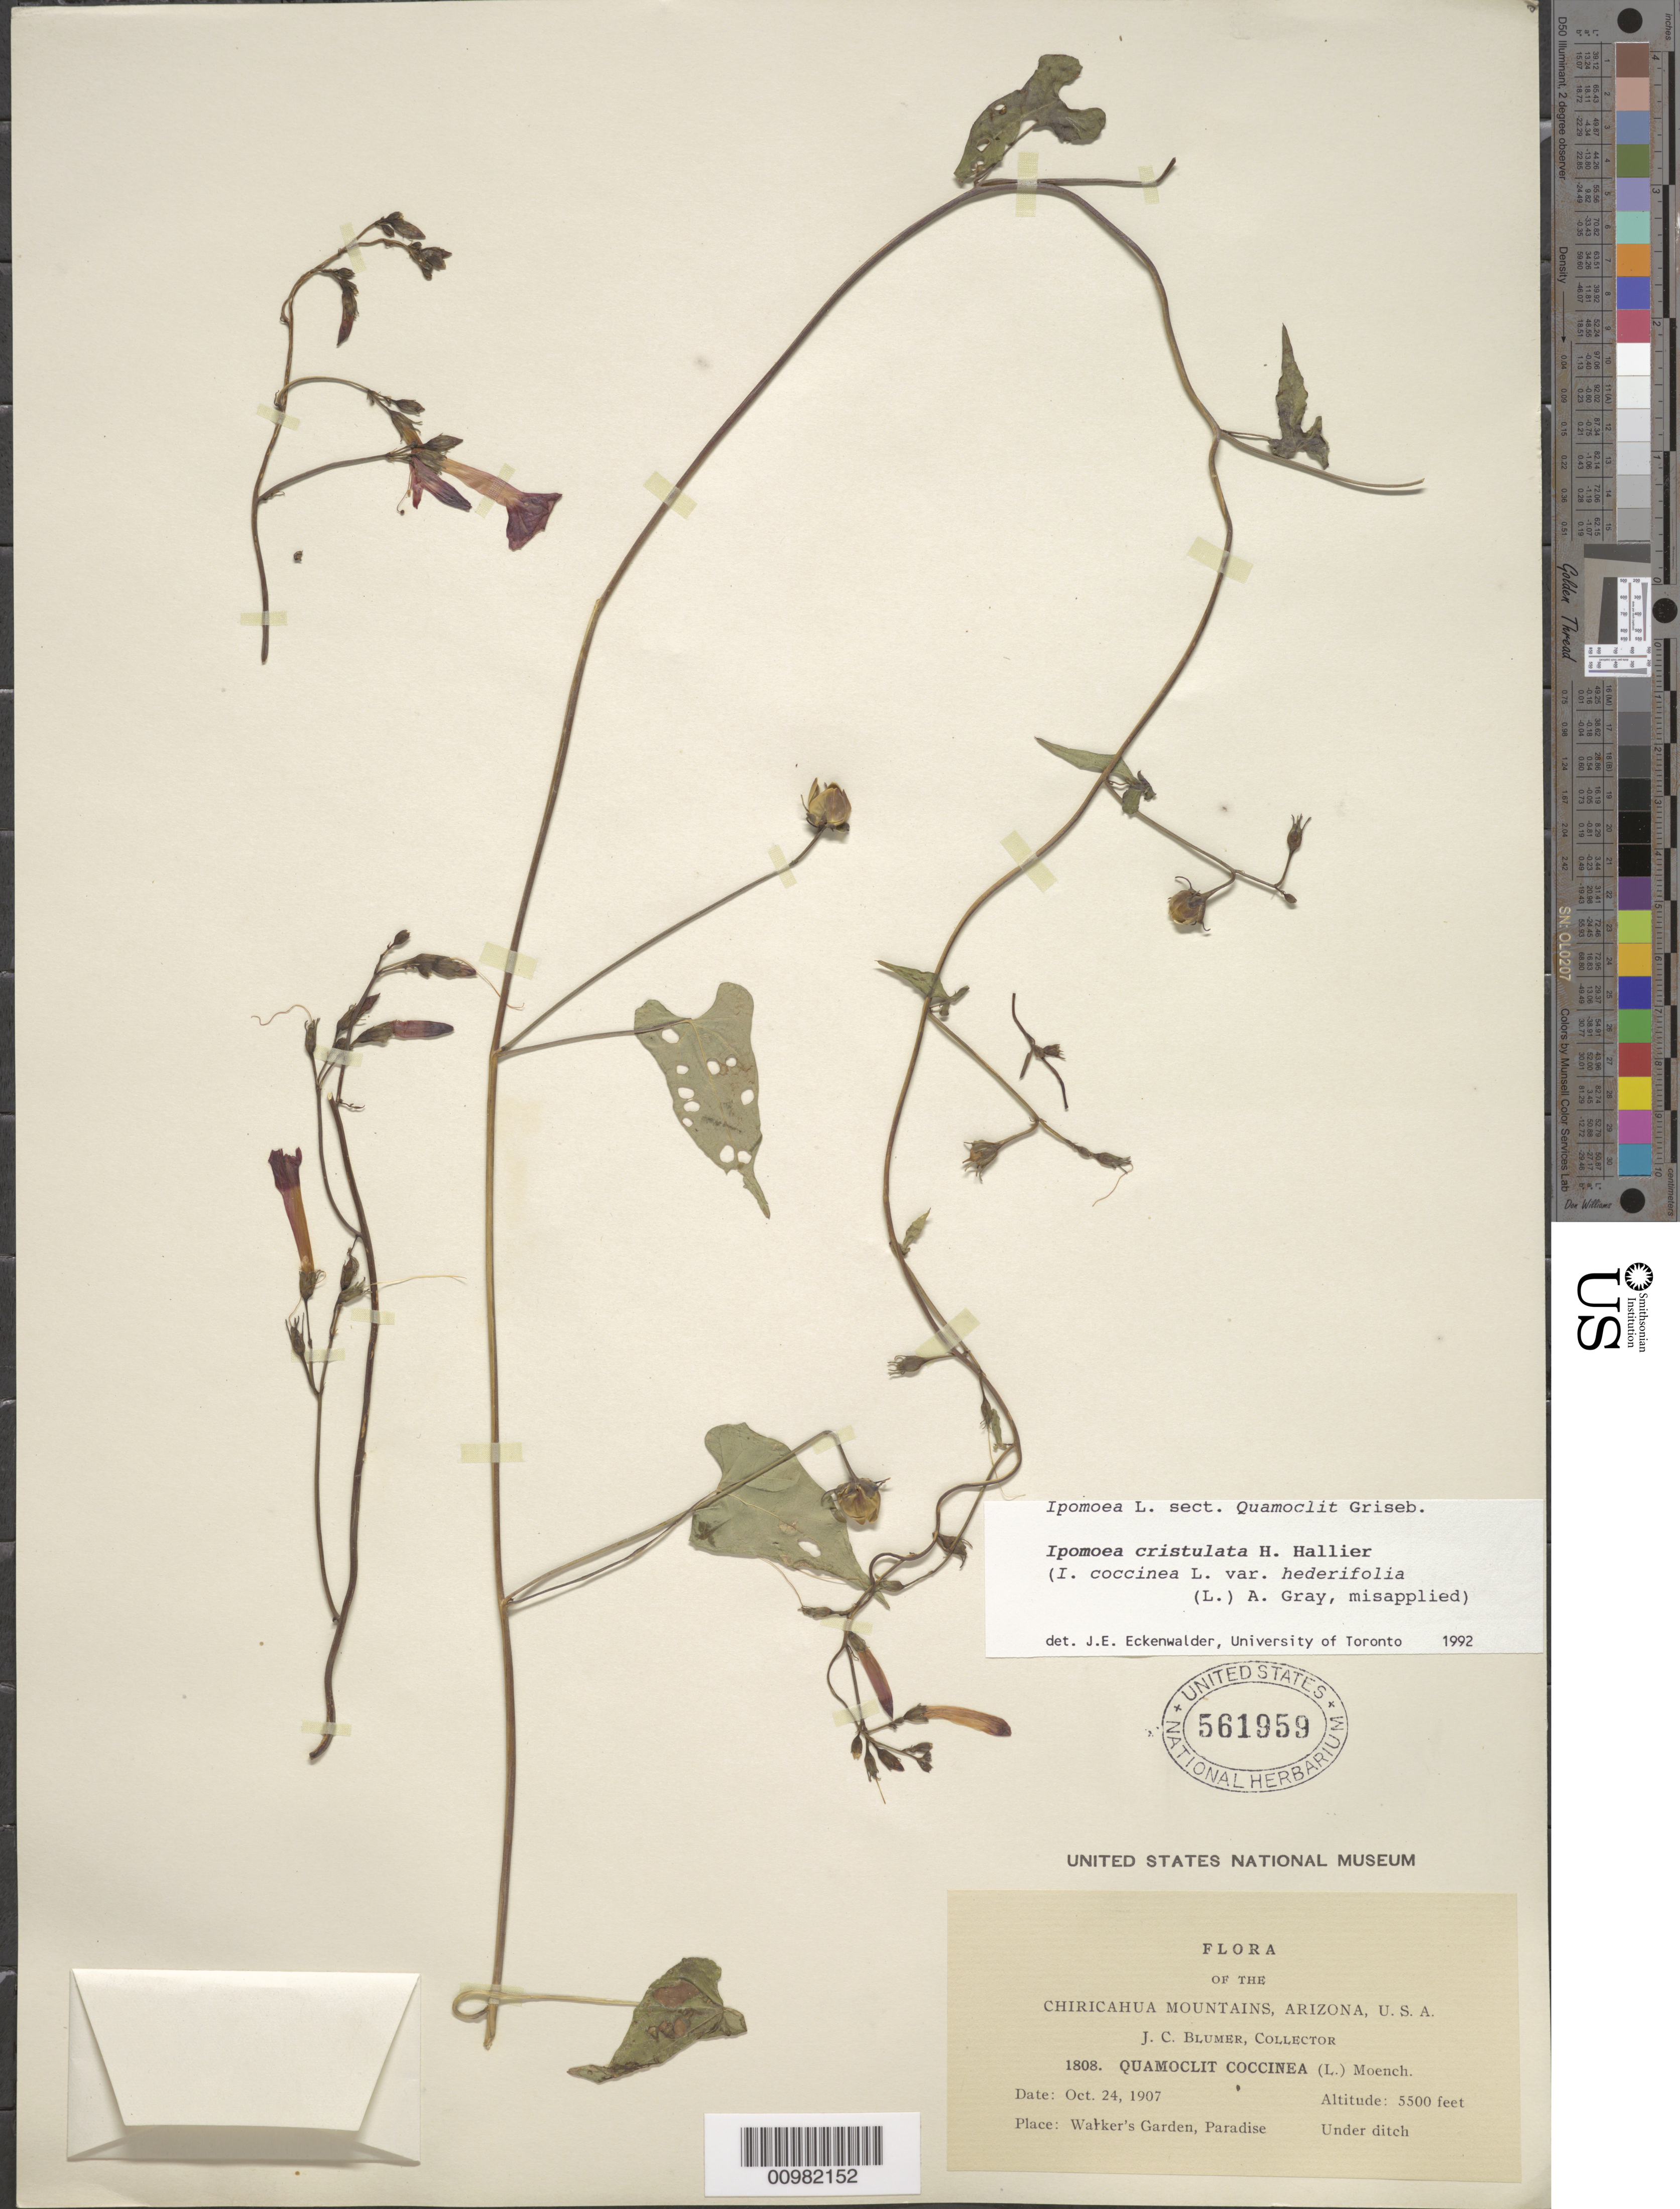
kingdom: Plantae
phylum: Tracheophyta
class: Magnoliopsida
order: Solanales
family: Convolvulaceae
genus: Ipomoea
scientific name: Ipomoea cristulata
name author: Hallier f.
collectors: J. C. Blumer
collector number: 1808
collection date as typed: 24 Oct 1907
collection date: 1907-10-24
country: United States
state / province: Arizona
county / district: Cochise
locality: Chiricahua Mts.; Paradise; Walker's Gardern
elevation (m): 1676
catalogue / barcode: US 561959